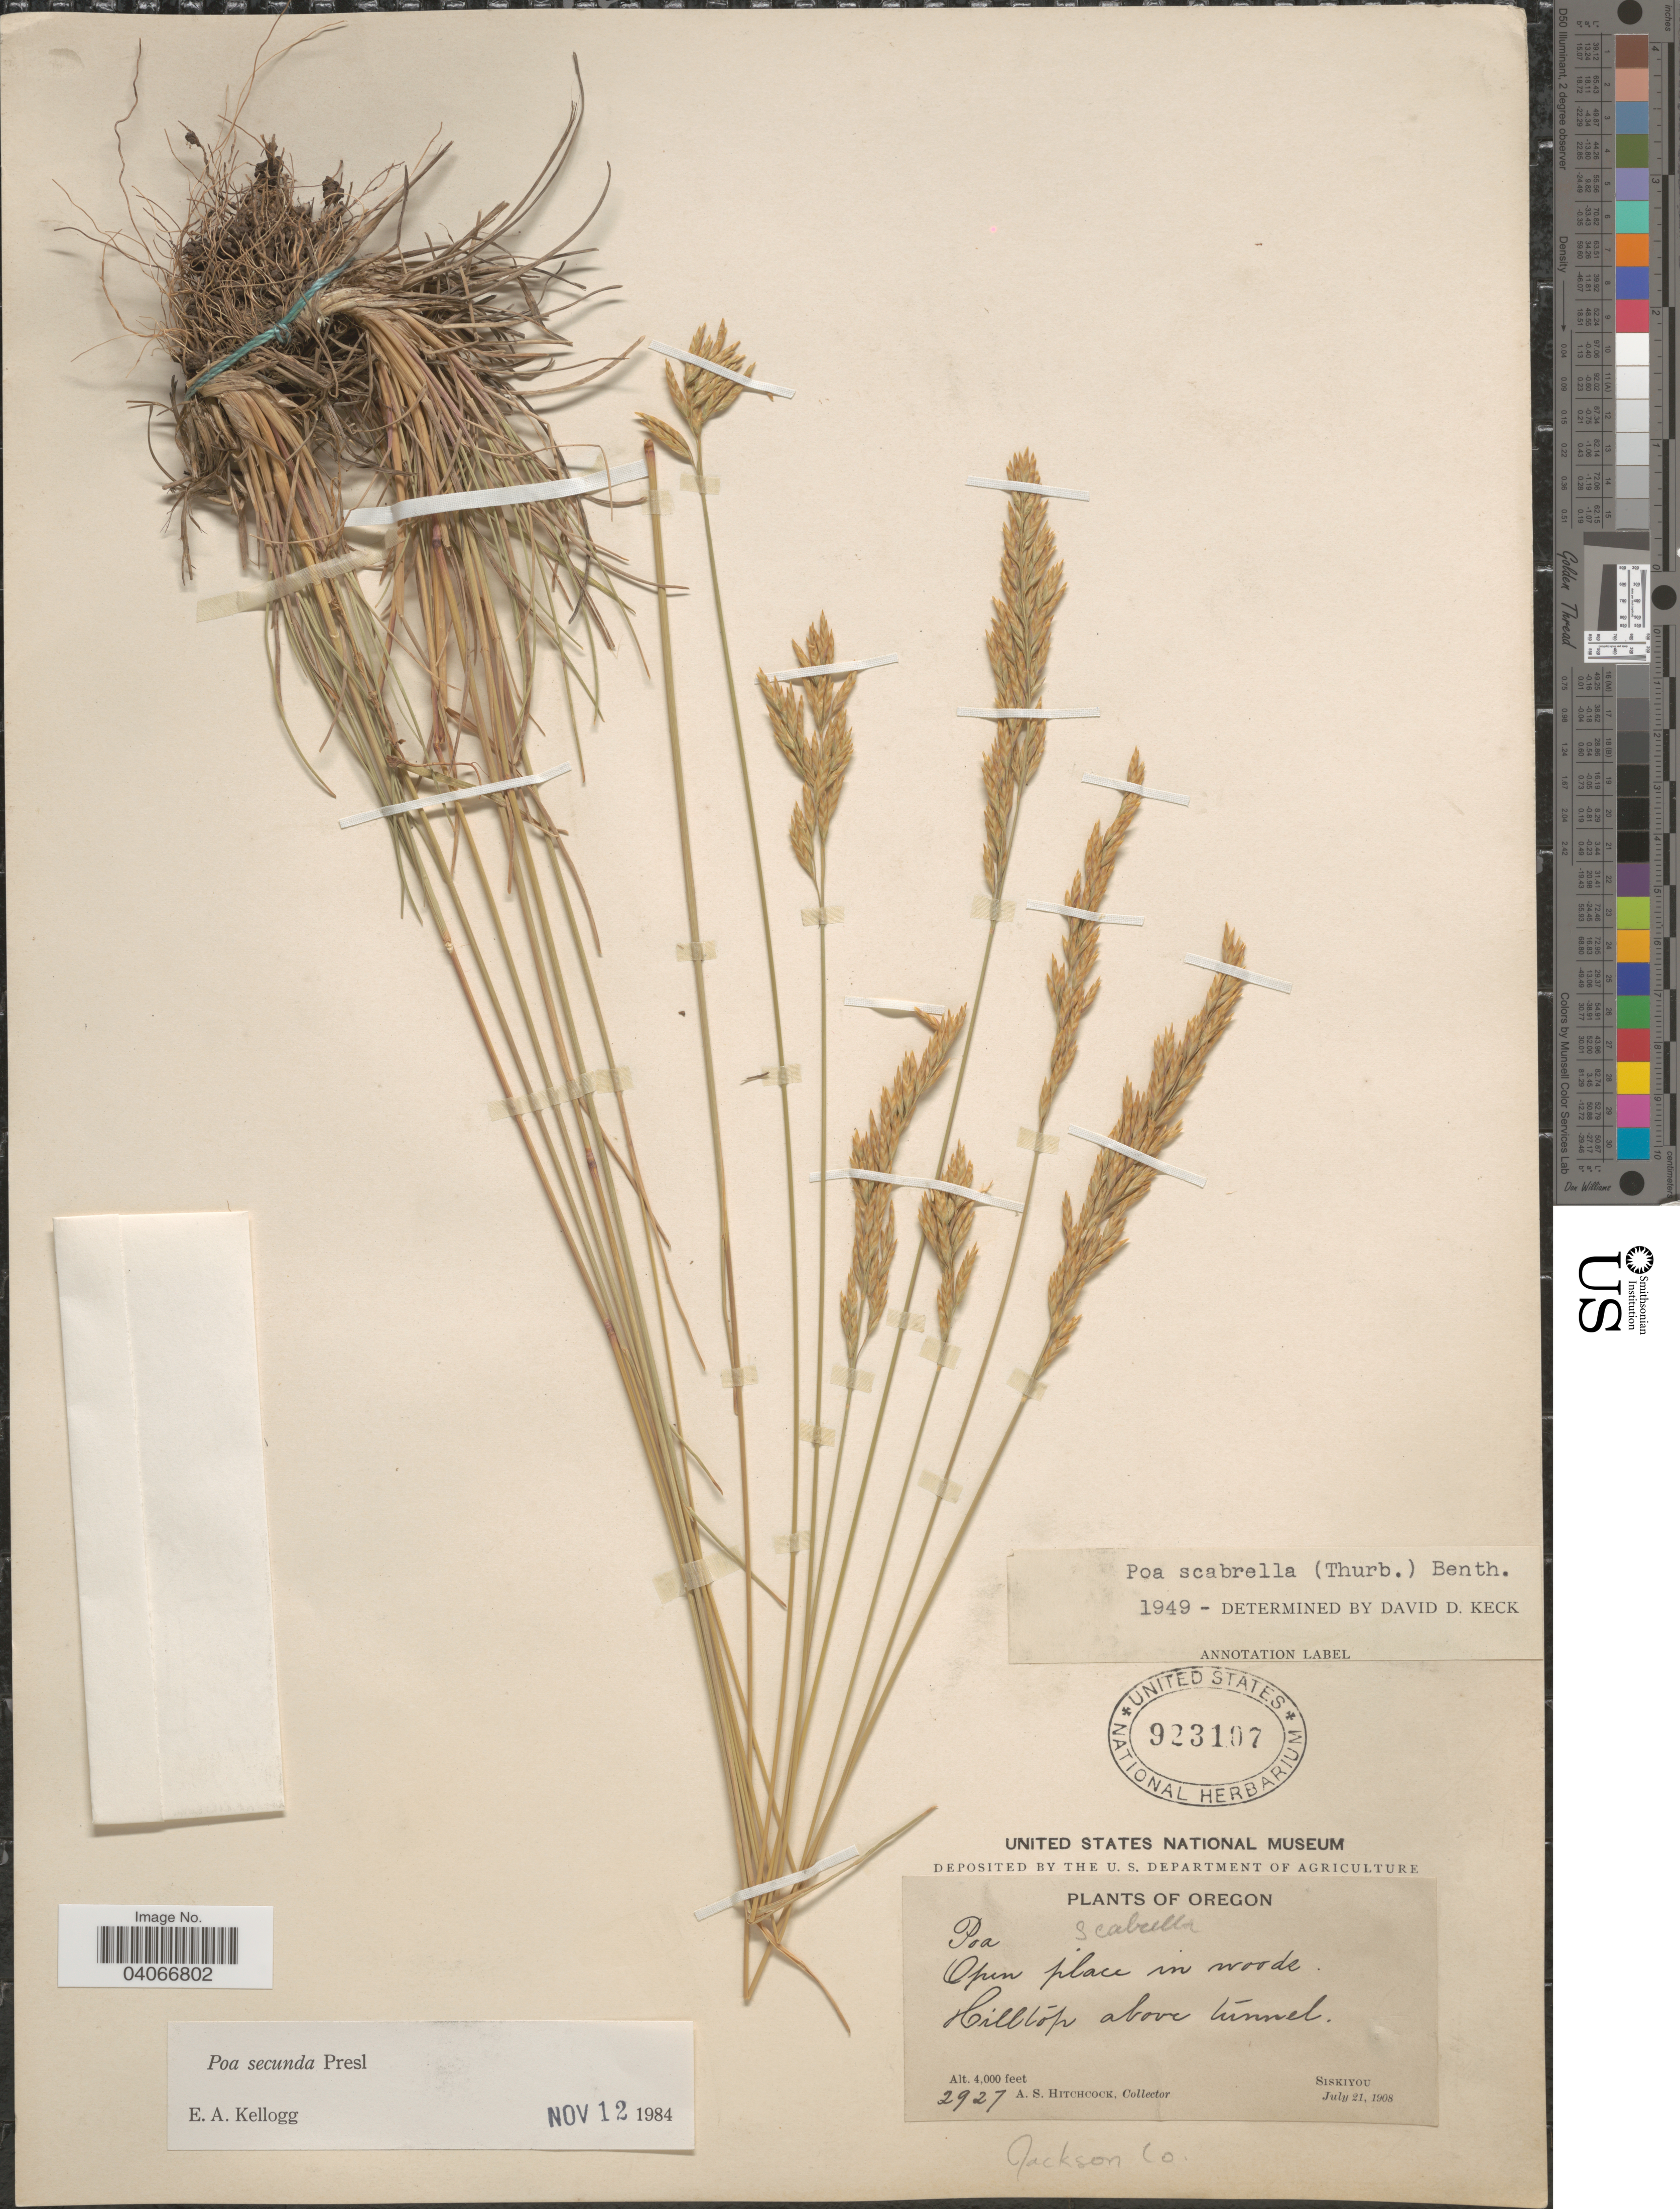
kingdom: Plantae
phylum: Tracheophyta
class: Liliopsida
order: Poales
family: Poaceae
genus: Poa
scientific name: Poa secunda subsp. secunda var. scabrella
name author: (Thurb.) Soreng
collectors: A. S. Hitchcock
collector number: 2927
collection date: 1908-07-21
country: United States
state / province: Oregon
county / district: Jackson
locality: Hilltop above tunnel. Siskiyou. Jackson Co.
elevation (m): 1219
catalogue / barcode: US 923107